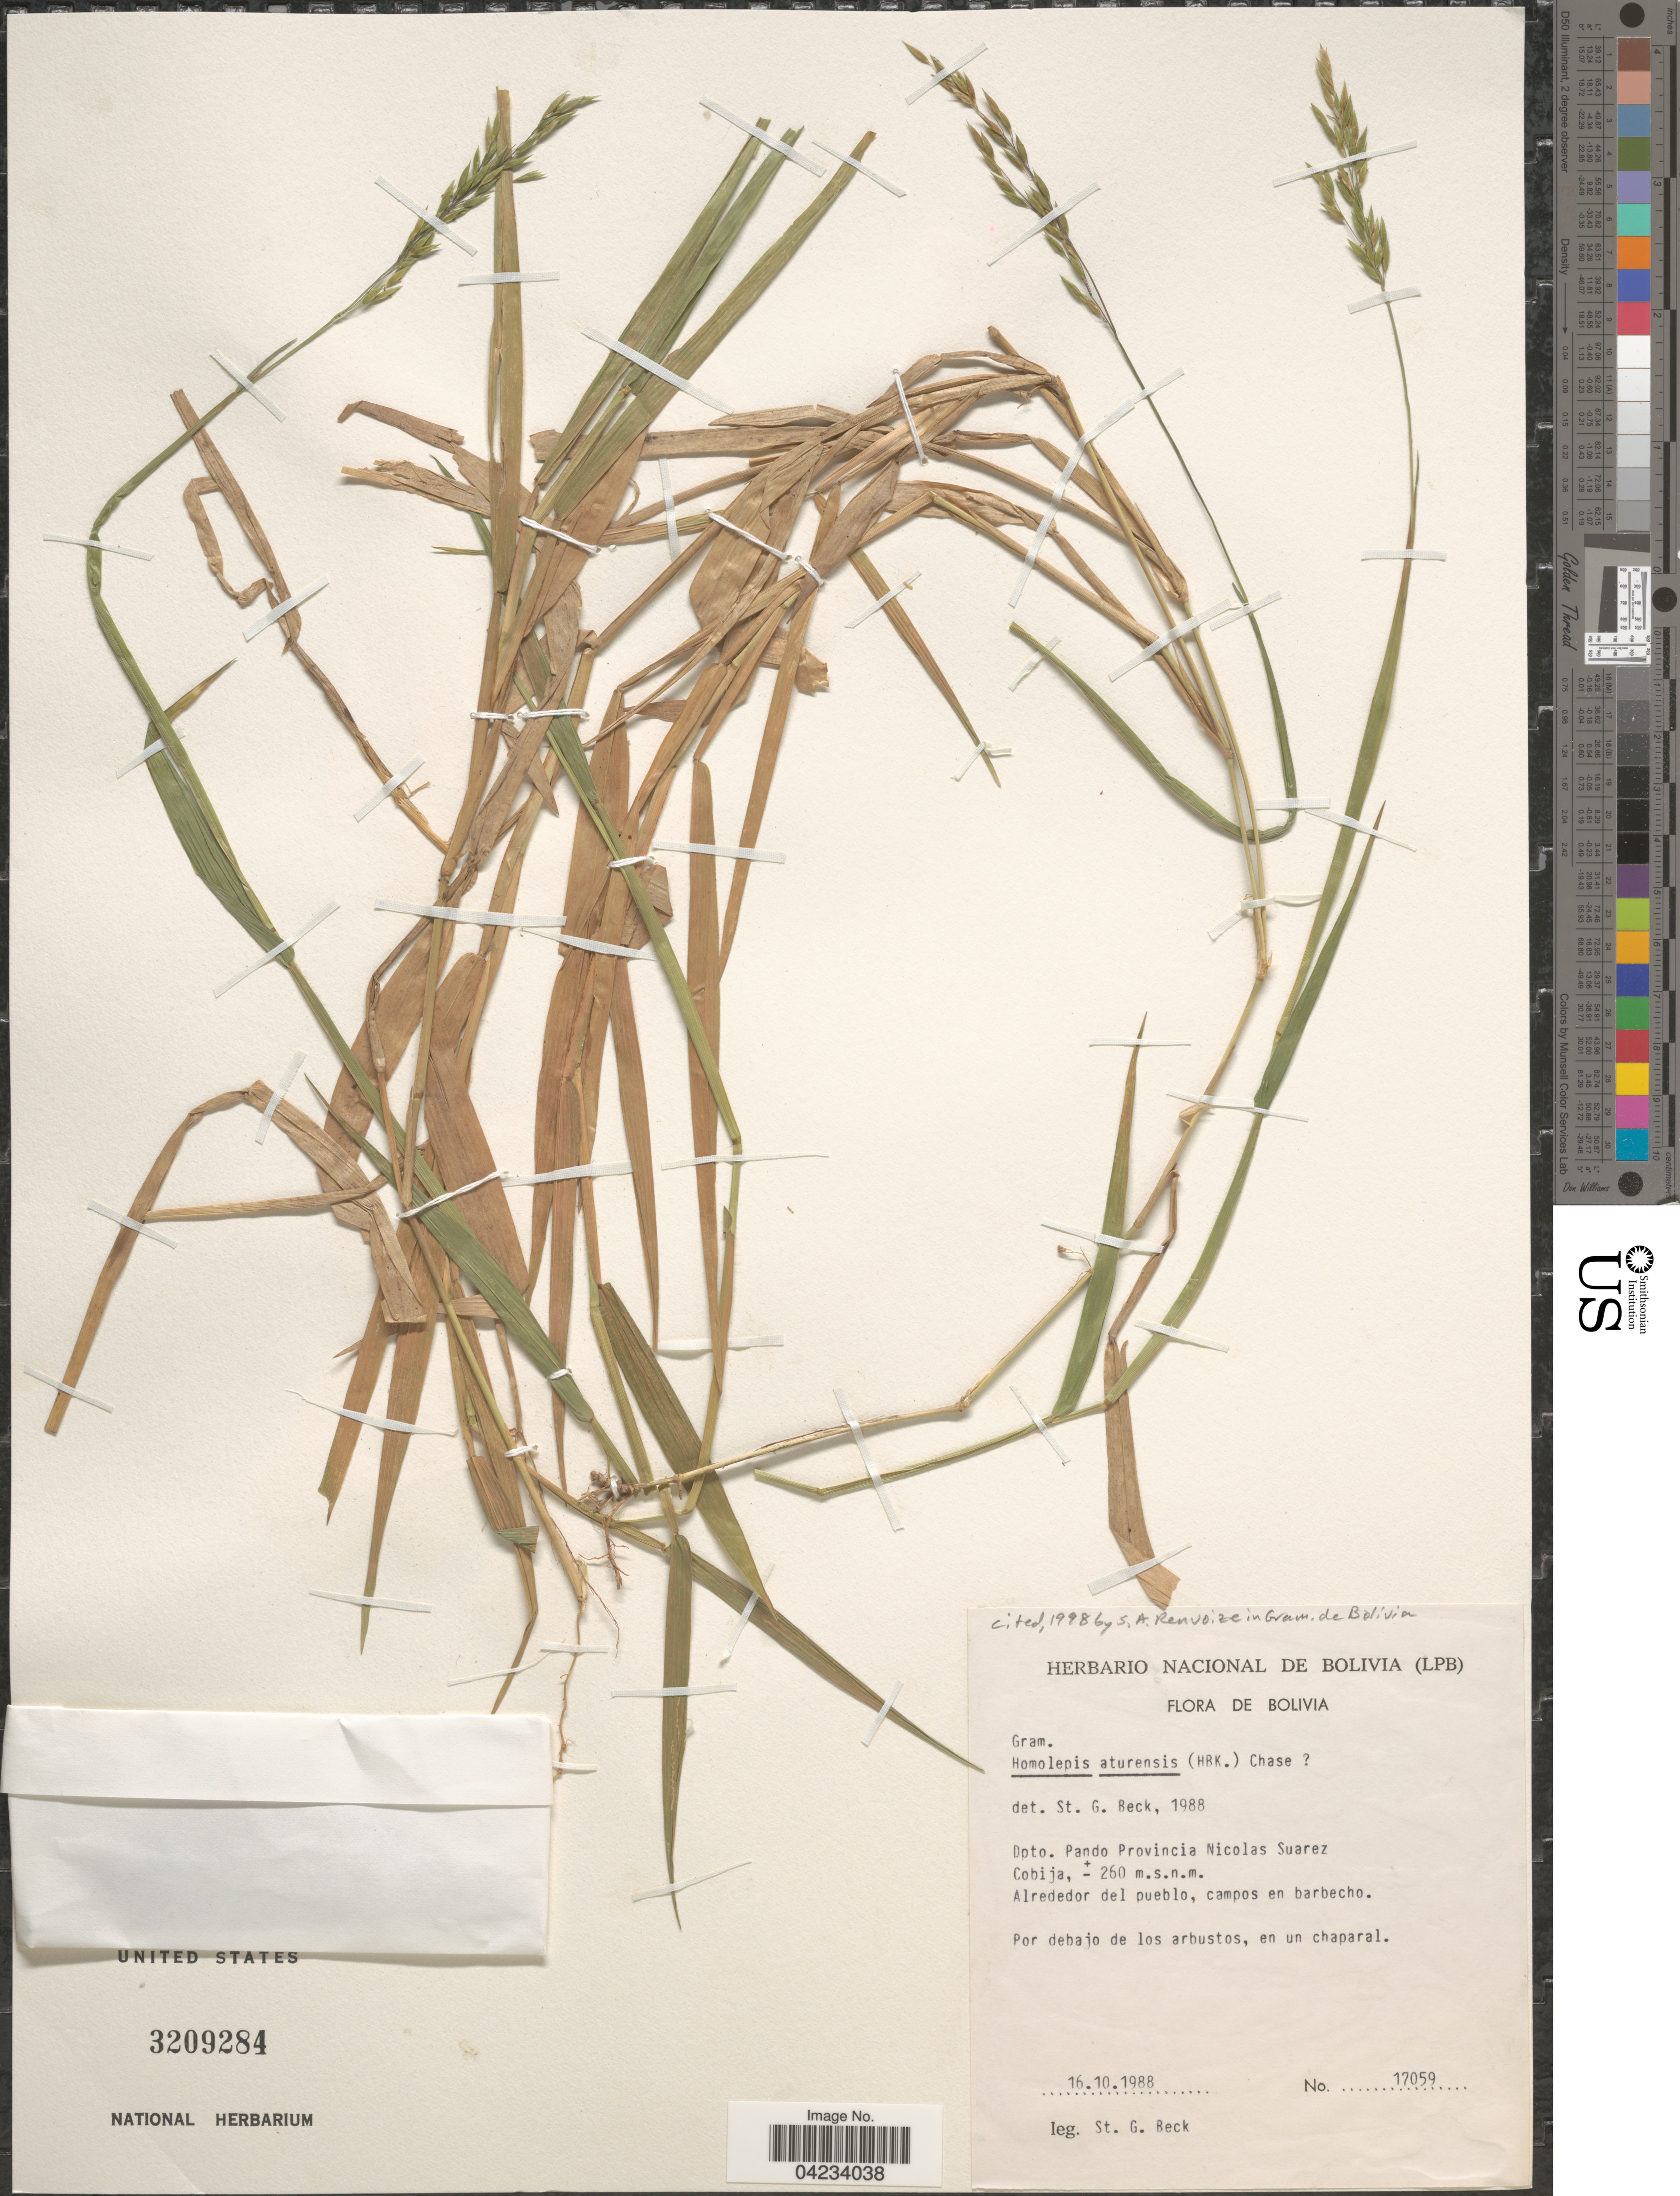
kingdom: Plantae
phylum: Tracheophyta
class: Liliopsida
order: Poales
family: Poaceae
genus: Homolepis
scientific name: Homolepis aturensis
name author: (Kunth) Chase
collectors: S. G. Beck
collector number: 17059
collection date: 1988-10-16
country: Bolivia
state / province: Pando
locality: Dpto. Pando Provincia Nicolas Suarez. Cobija.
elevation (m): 260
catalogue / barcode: US 3209284